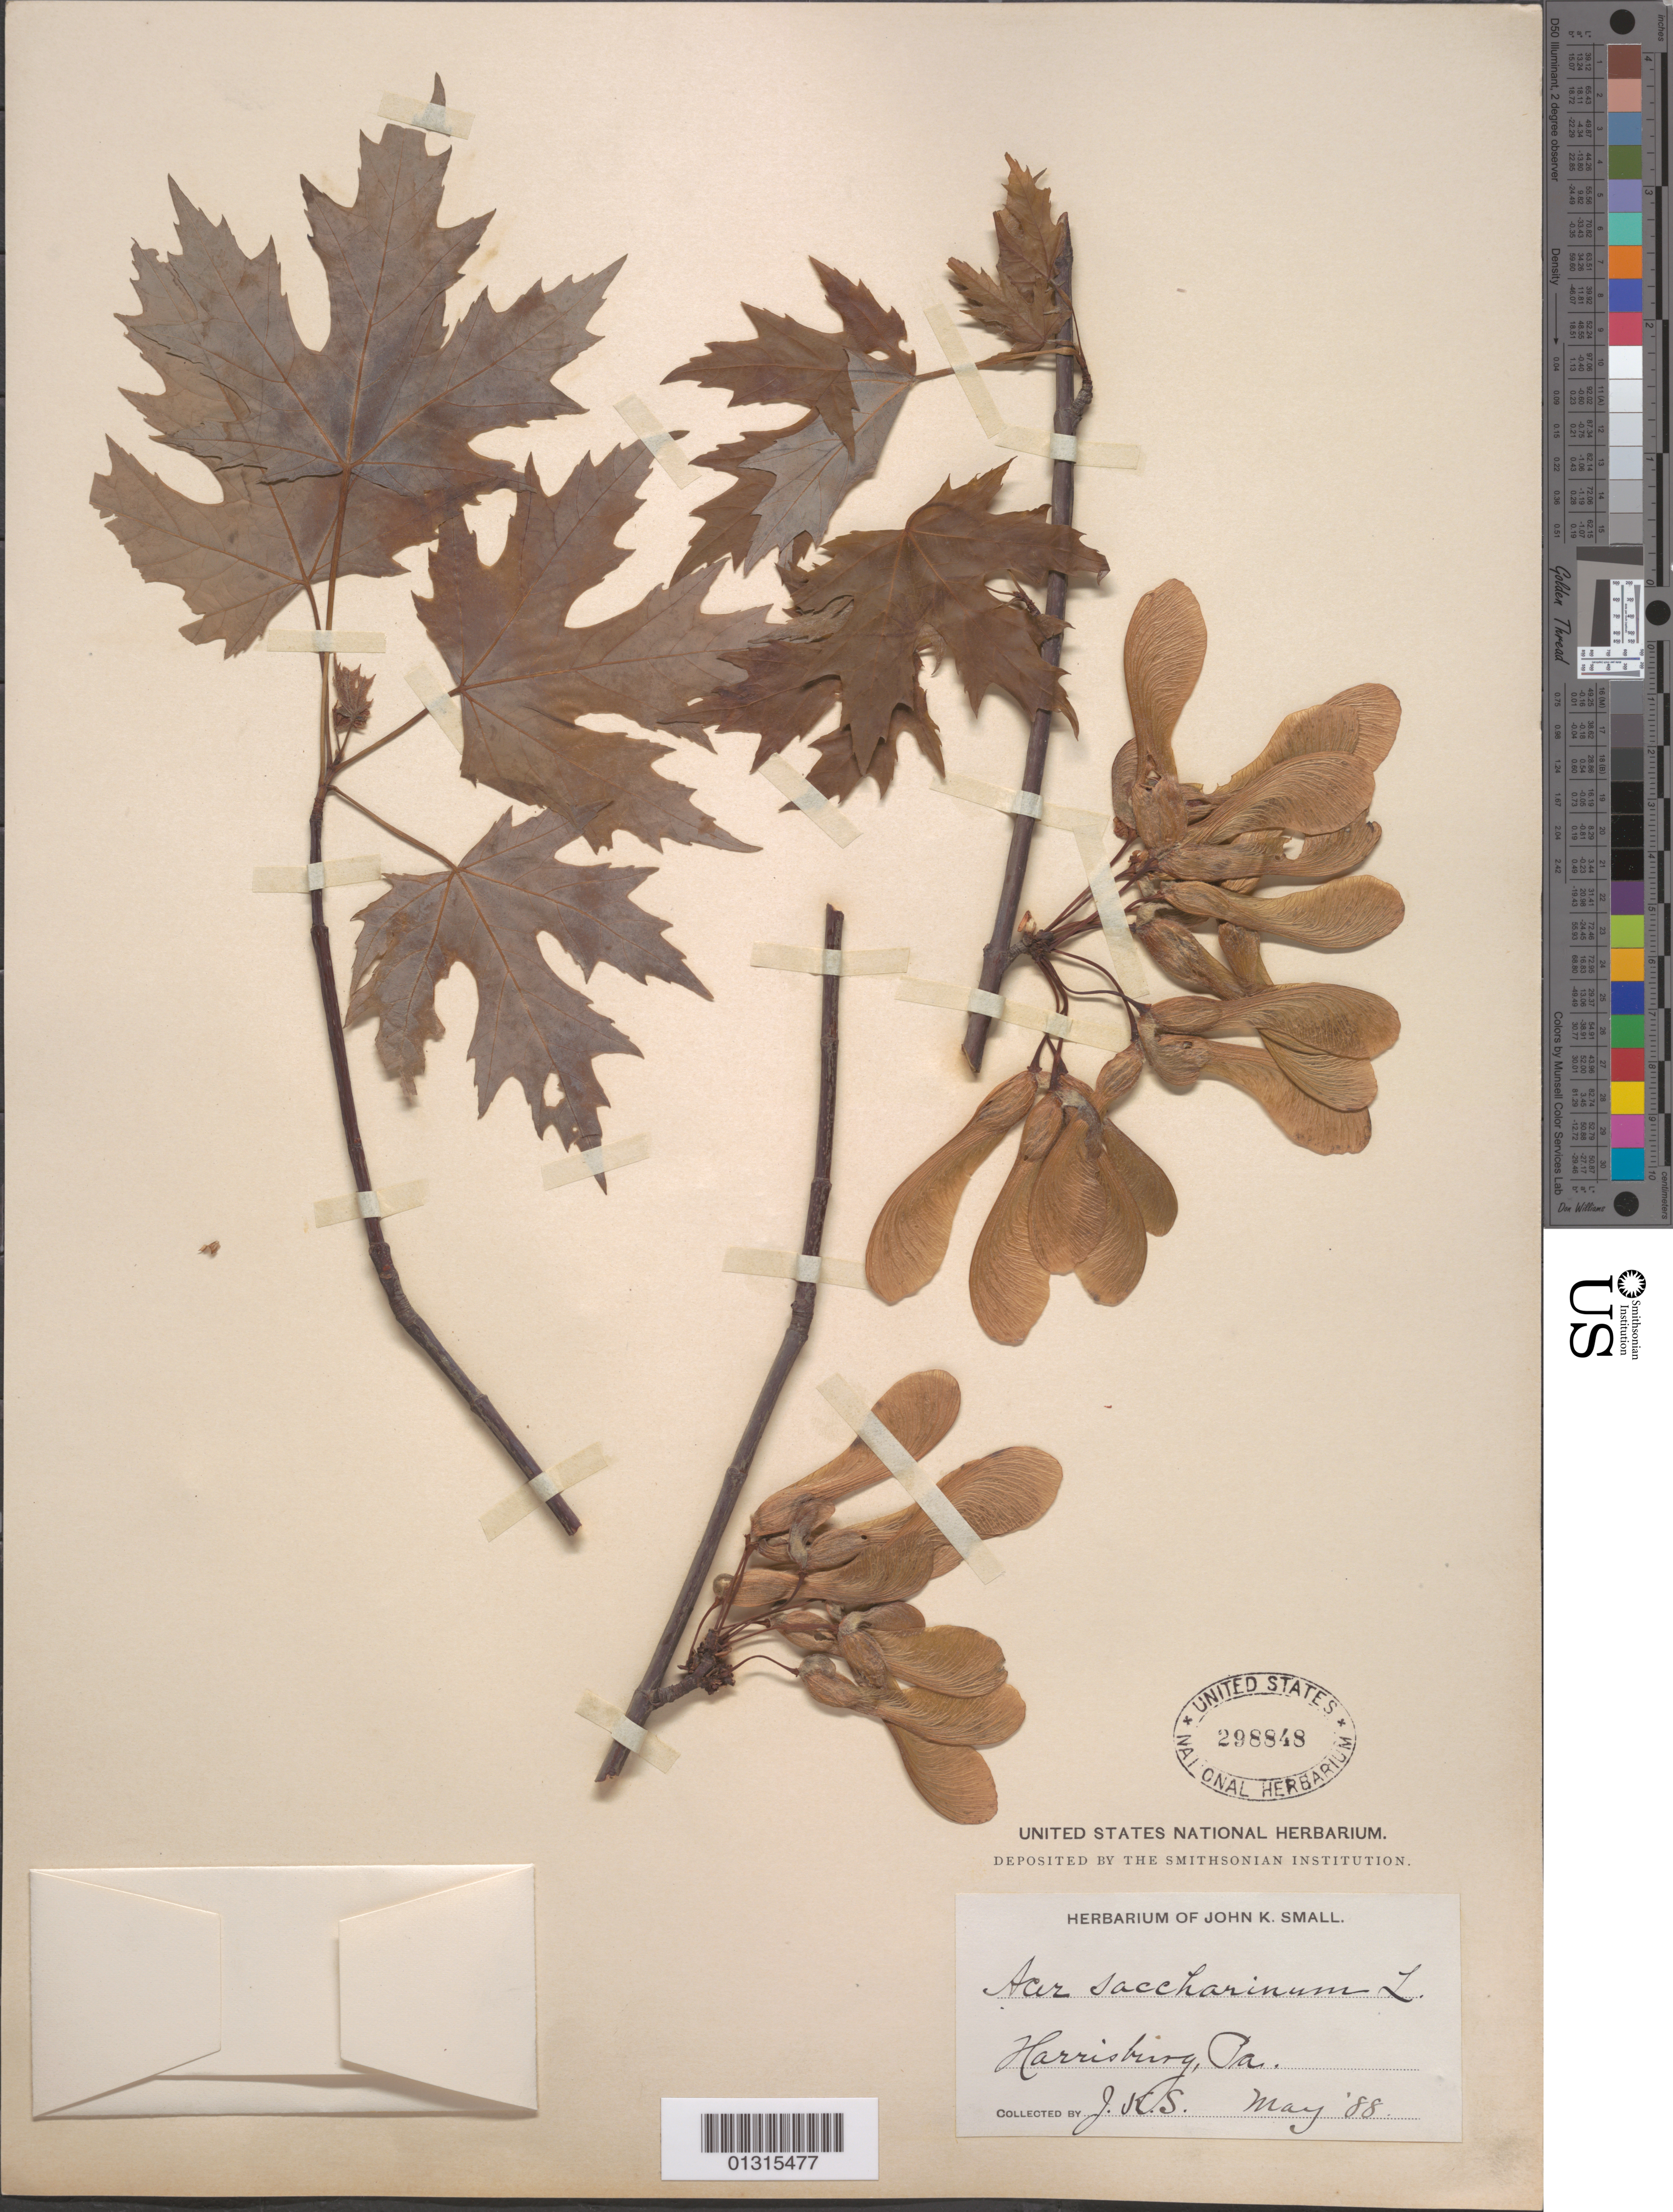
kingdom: Plantae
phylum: Tracheophyta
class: Magnoliopsida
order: Sapindales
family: Sapindaceae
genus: Acer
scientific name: Acer saccharinum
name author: L.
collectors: J. K. Small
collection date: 1888-05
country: United States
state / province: Pennsylvania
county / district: Dauphin County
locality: Harrisburg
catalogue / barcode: US 298848